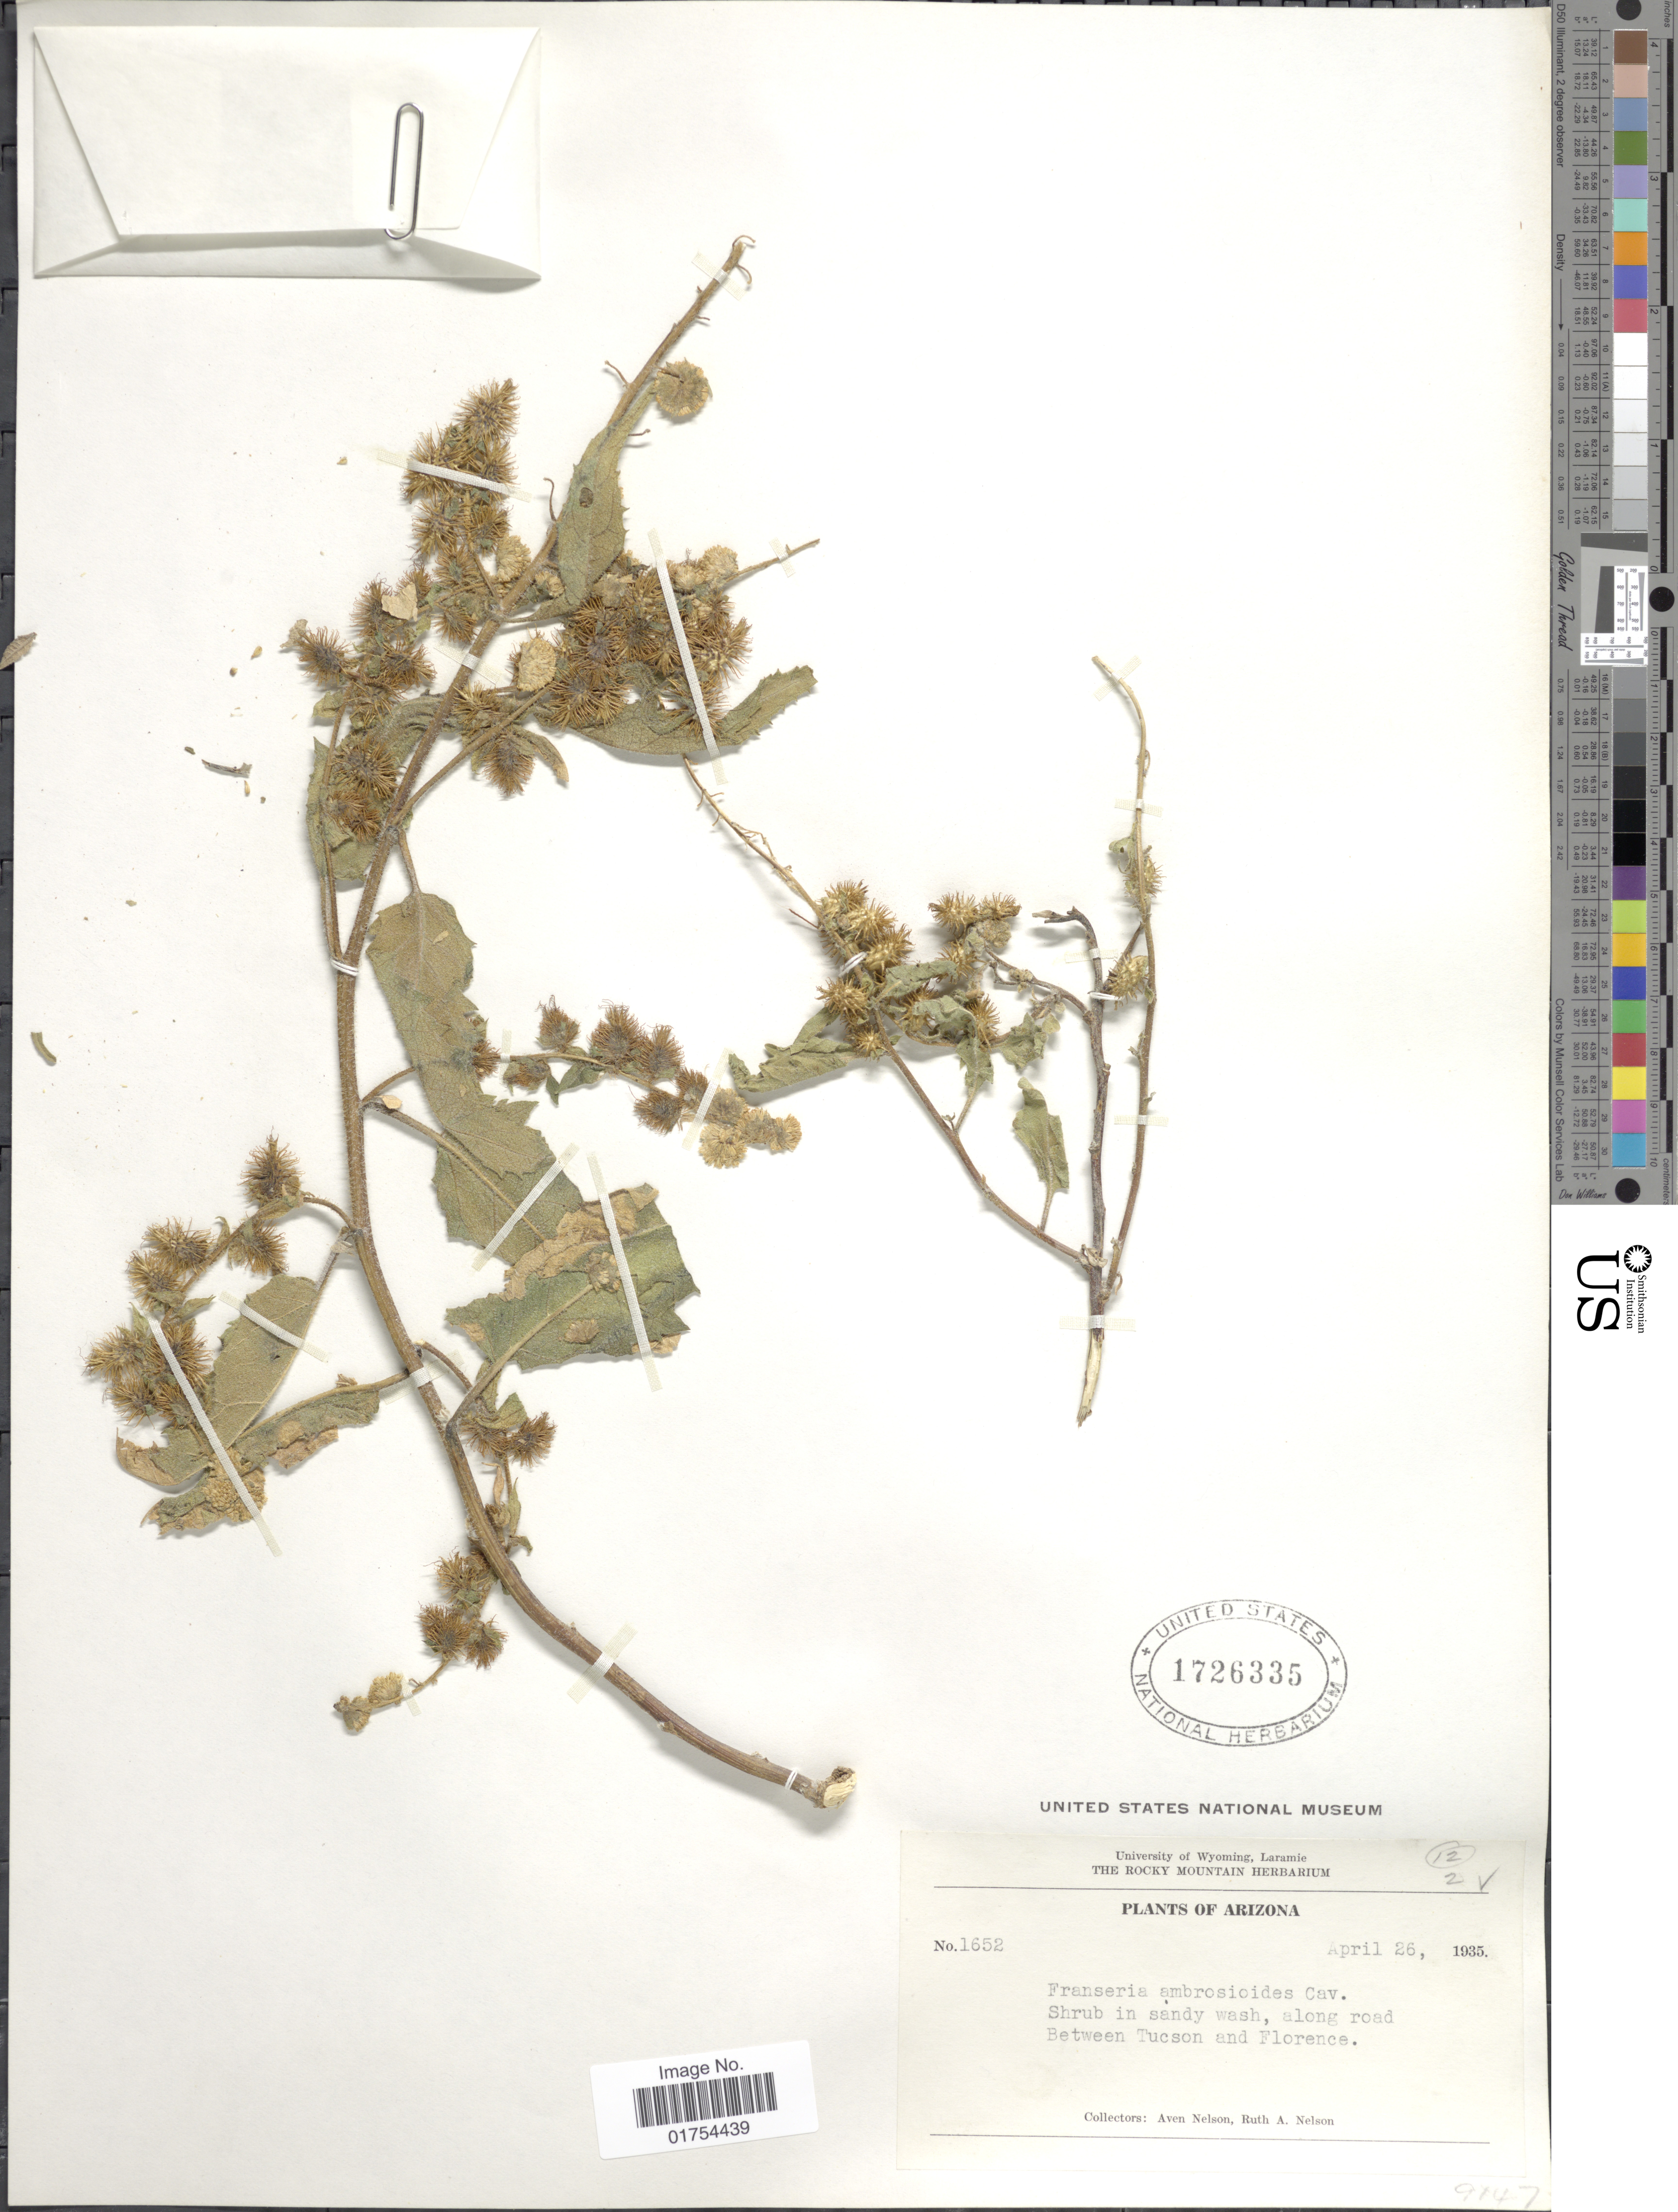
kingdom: Plantae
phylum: Tracheophyta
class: Magnoliopsida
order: Asterales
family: Asteraceae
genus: Franseria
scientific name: Franseria ambrosioides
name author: Cav.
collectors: A. Nelson & R. A. Nelson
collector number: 1652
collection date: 1935-04-26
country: United States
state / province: Arizona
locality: Along road between Tucson and Florence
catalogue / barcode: US 1726335